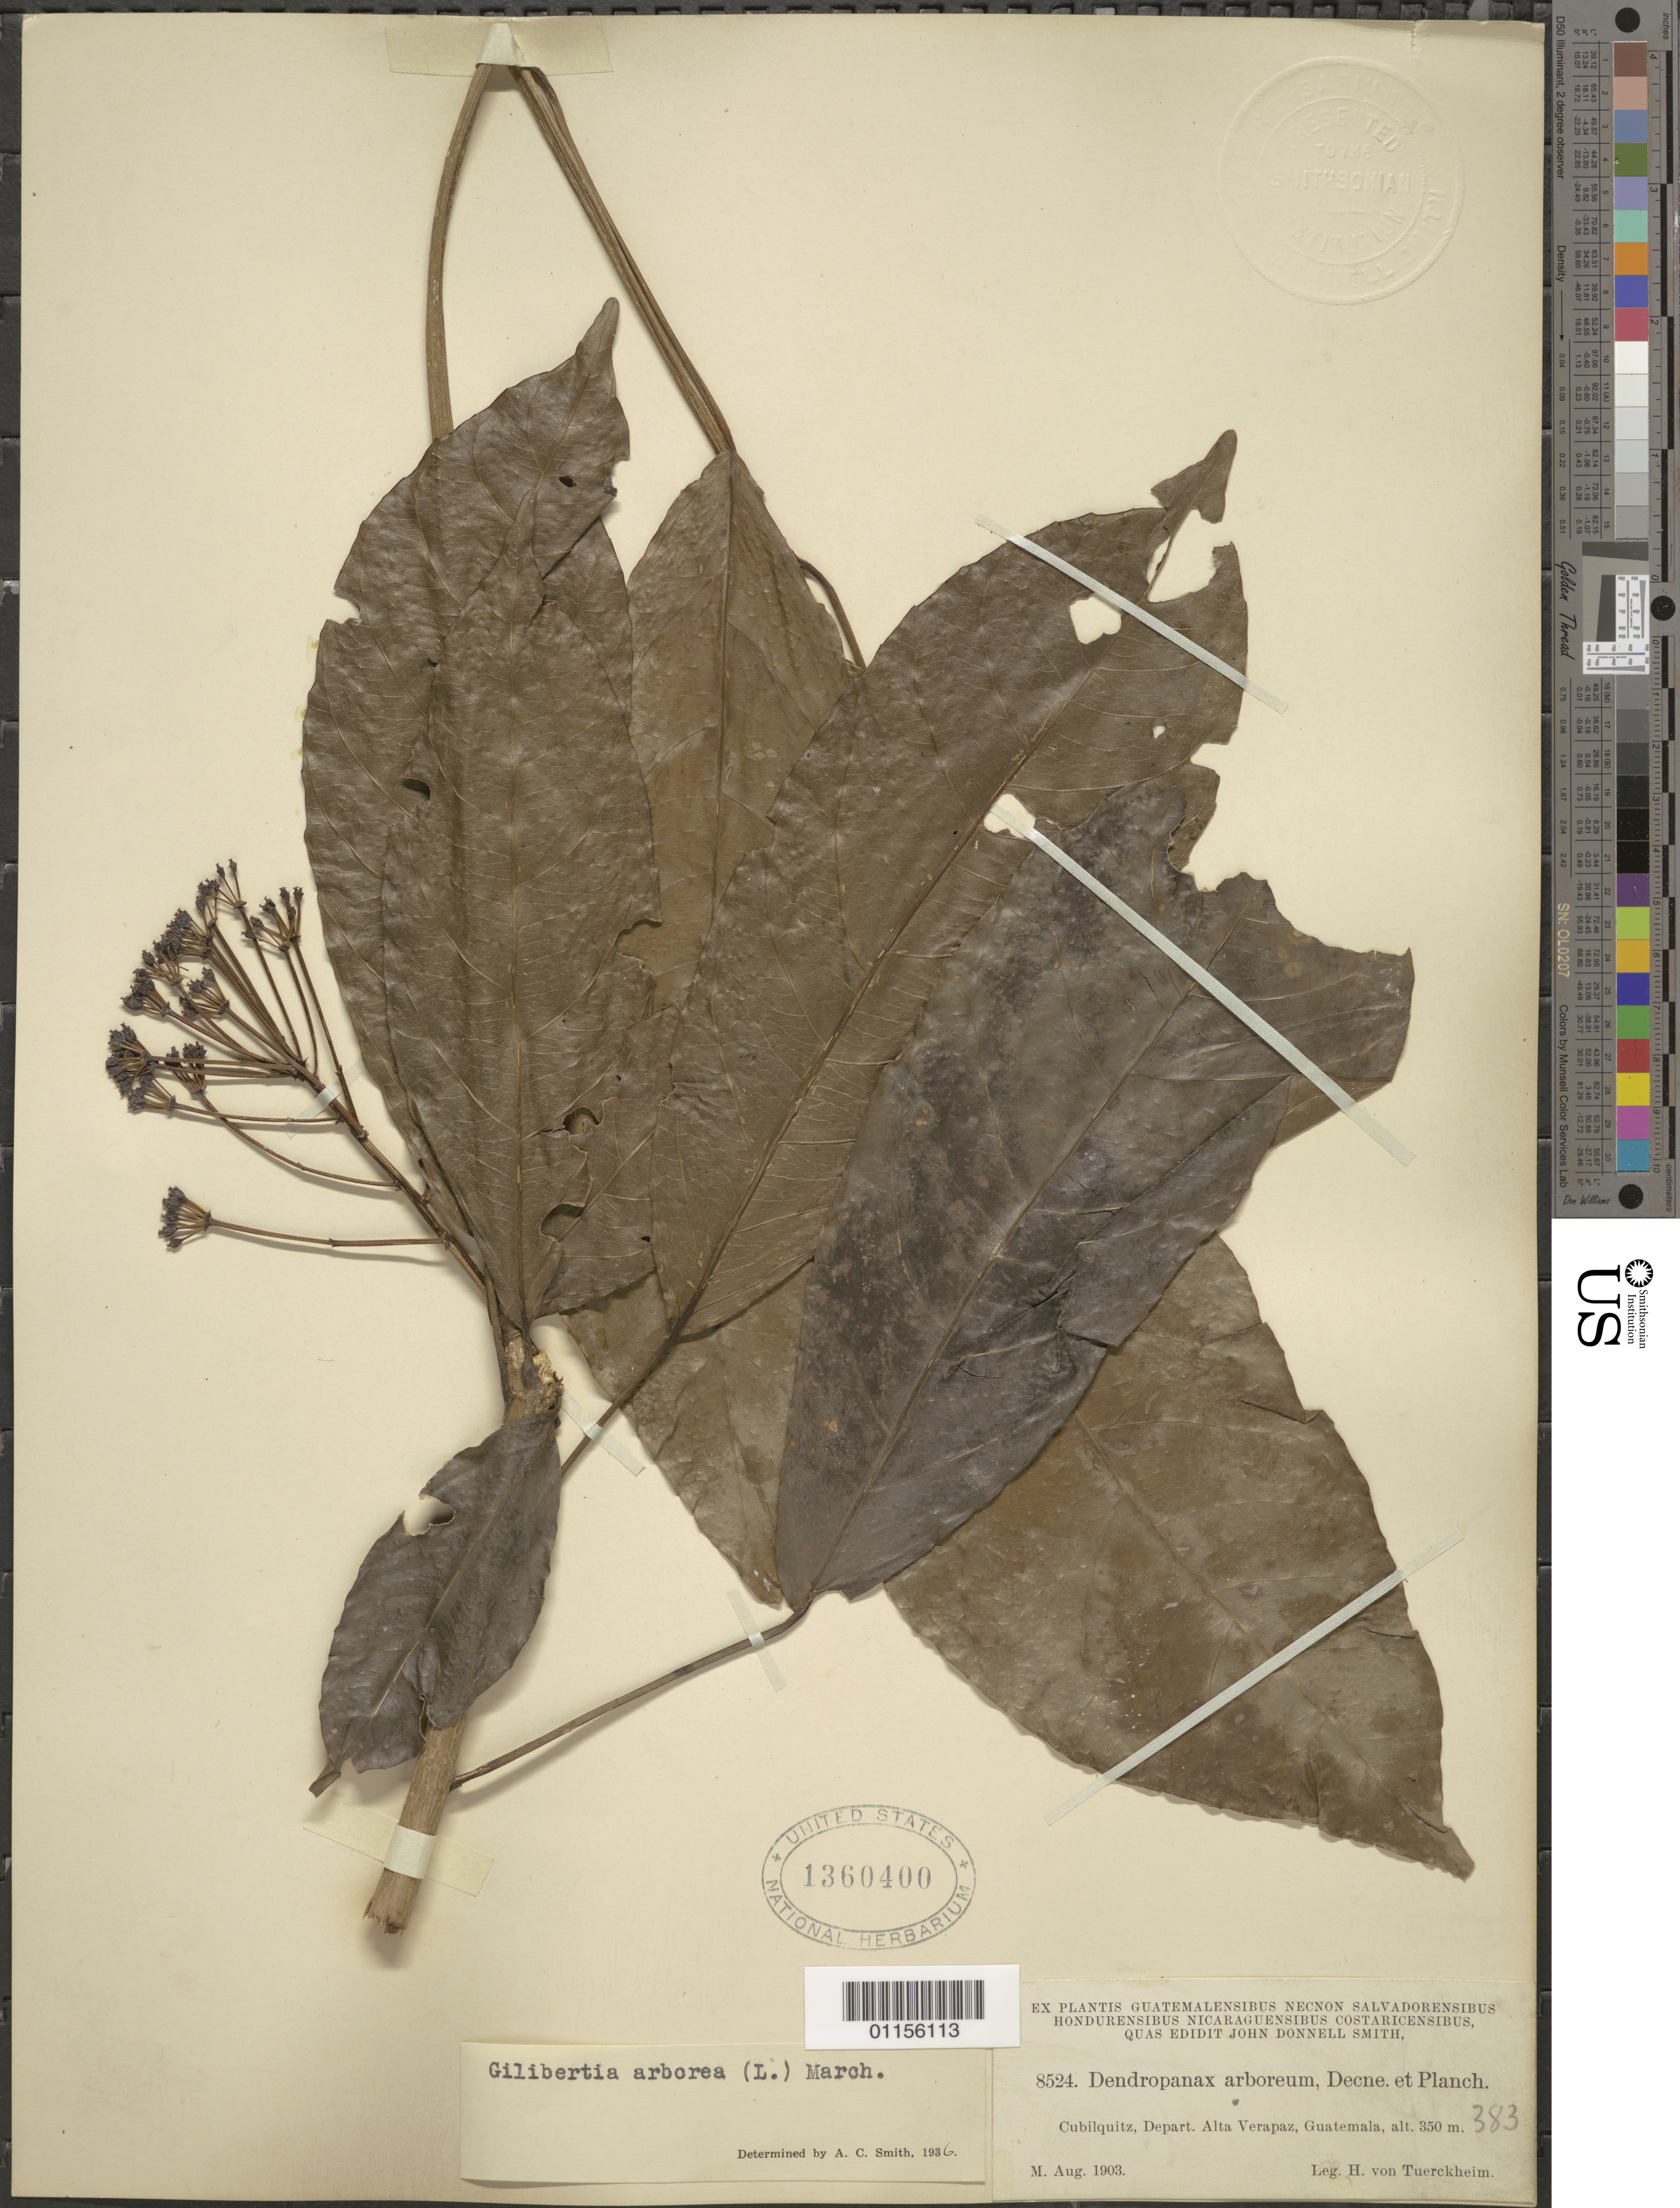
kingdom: Plantae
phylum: Tracheophyta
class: Magnoliopsida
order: Apiales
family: Araliaceae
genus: Dendropanax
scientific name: Dendropanax arboreus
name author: (L.) Decne. & Planch.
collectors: H. von Türckheim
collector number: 8524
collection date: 1903-08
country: Guatemala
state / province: Alta Verapaz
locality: Cubilquitz.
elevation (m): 350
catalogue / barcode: US 1360400